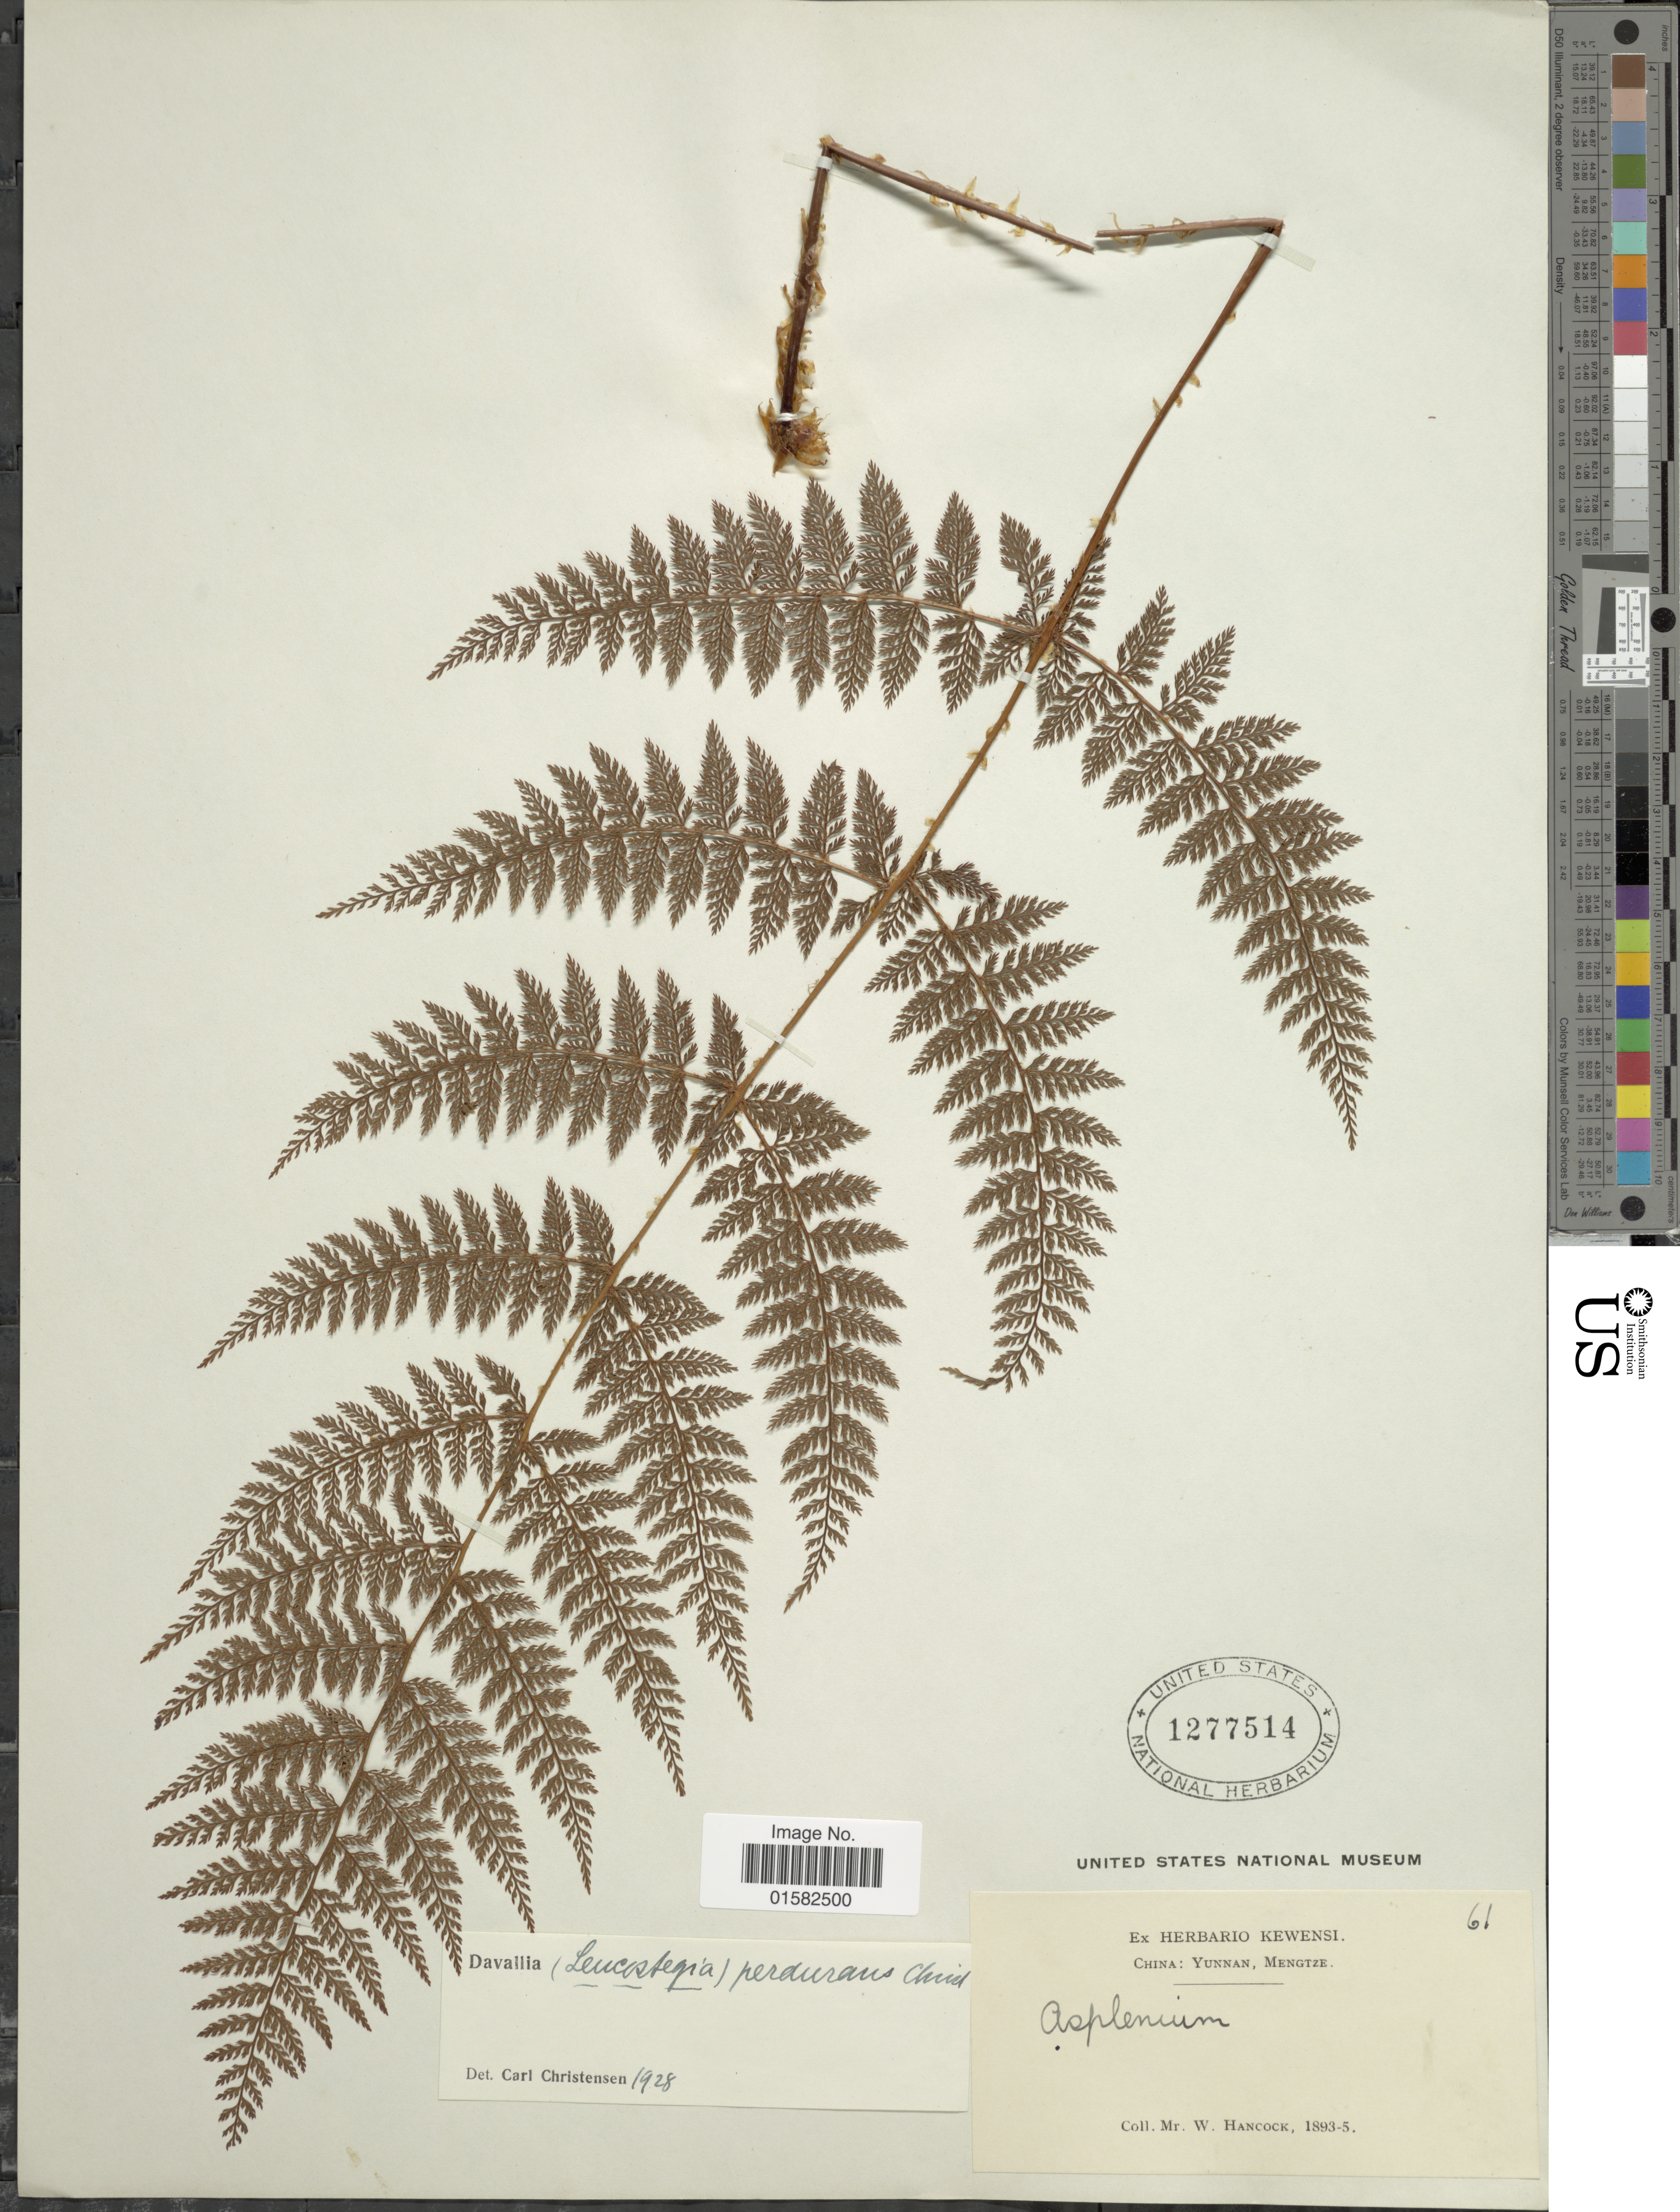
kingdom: Plantae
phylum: Tracheophyta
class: Polypodiopsida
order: Polypodiales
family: Davalliaceae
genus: Araiostegiella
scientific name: Araiostegiella perdurans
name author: (Christ) M. Kato & Tsutsumi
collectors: W. Hancock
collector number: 61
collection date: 1893/1895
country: China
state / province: Yunnan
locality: Yunnan, Mengtze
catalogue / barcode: US 1277514